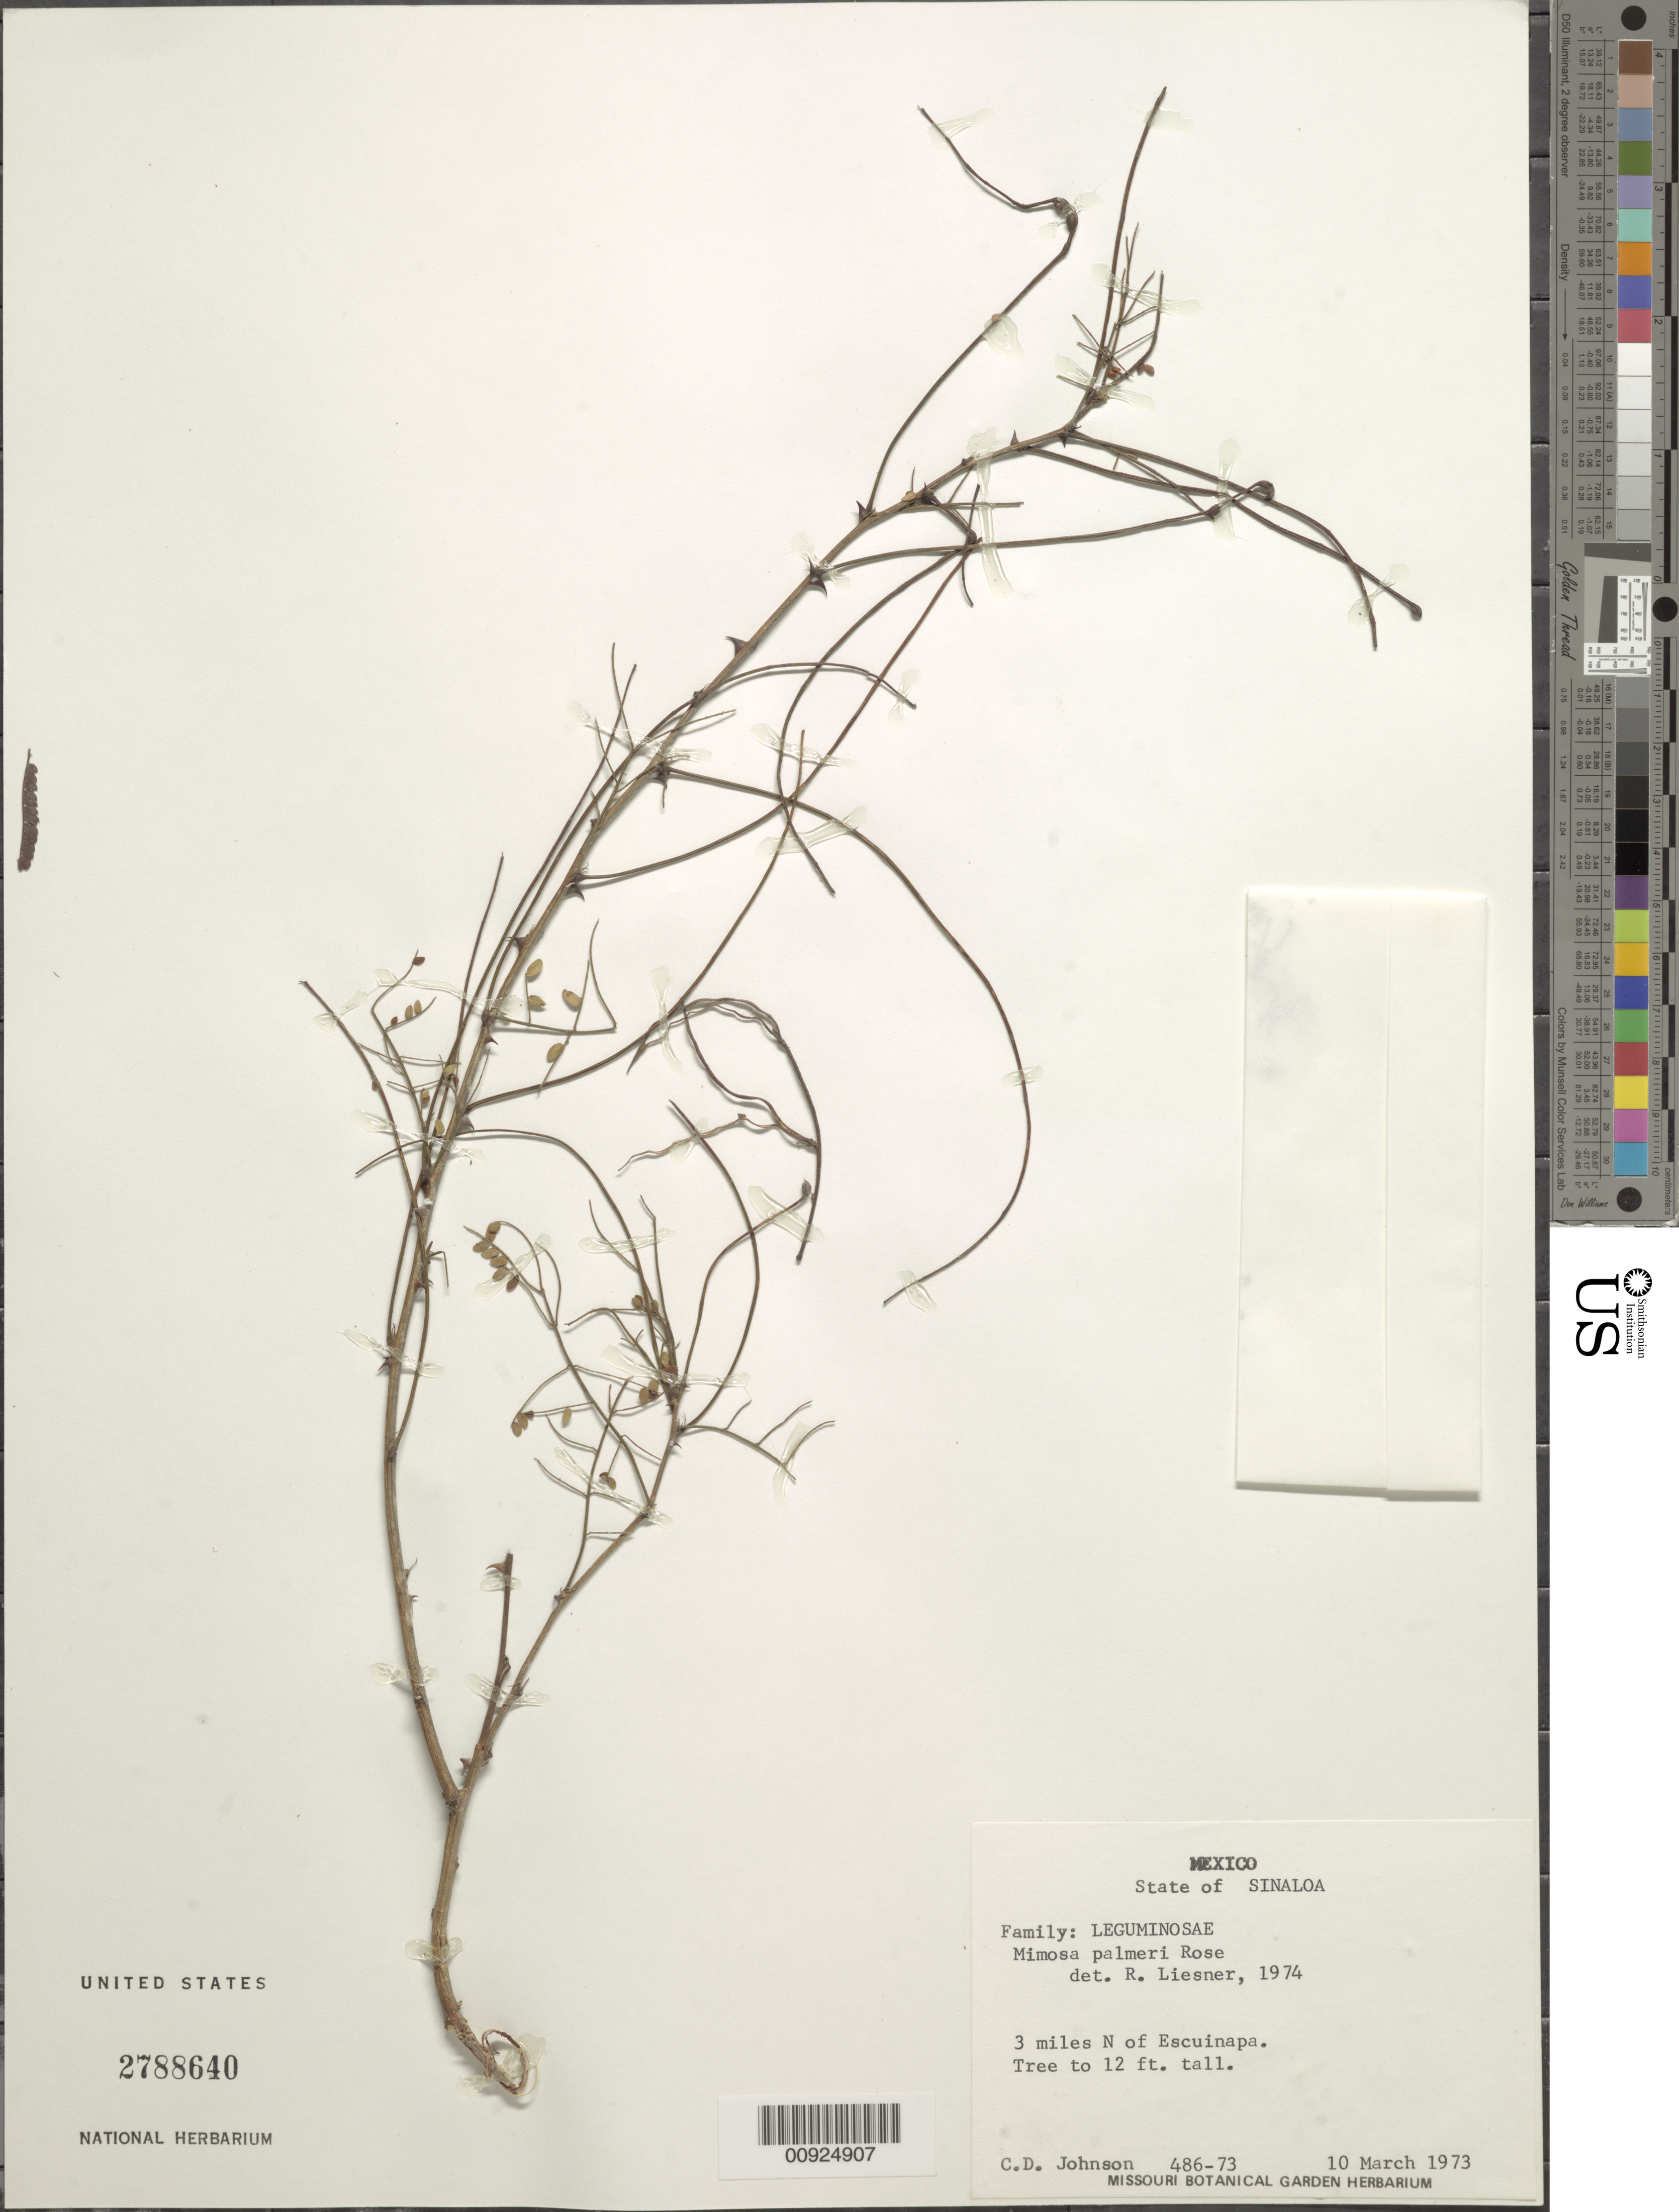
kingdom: Plantae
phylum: Tracheophyta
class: Magnoliopsida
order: Fabales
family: Fabaceae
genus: Mimosa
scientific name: Mimosa palmeri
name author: Rose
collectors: C. D. Johnson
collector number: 486-73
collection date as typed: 10 Mar 1973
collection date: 1973-03-10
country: Mexico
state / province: Sinaloa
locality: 3 miles N of Escuinapa.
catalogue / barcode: US 2788640